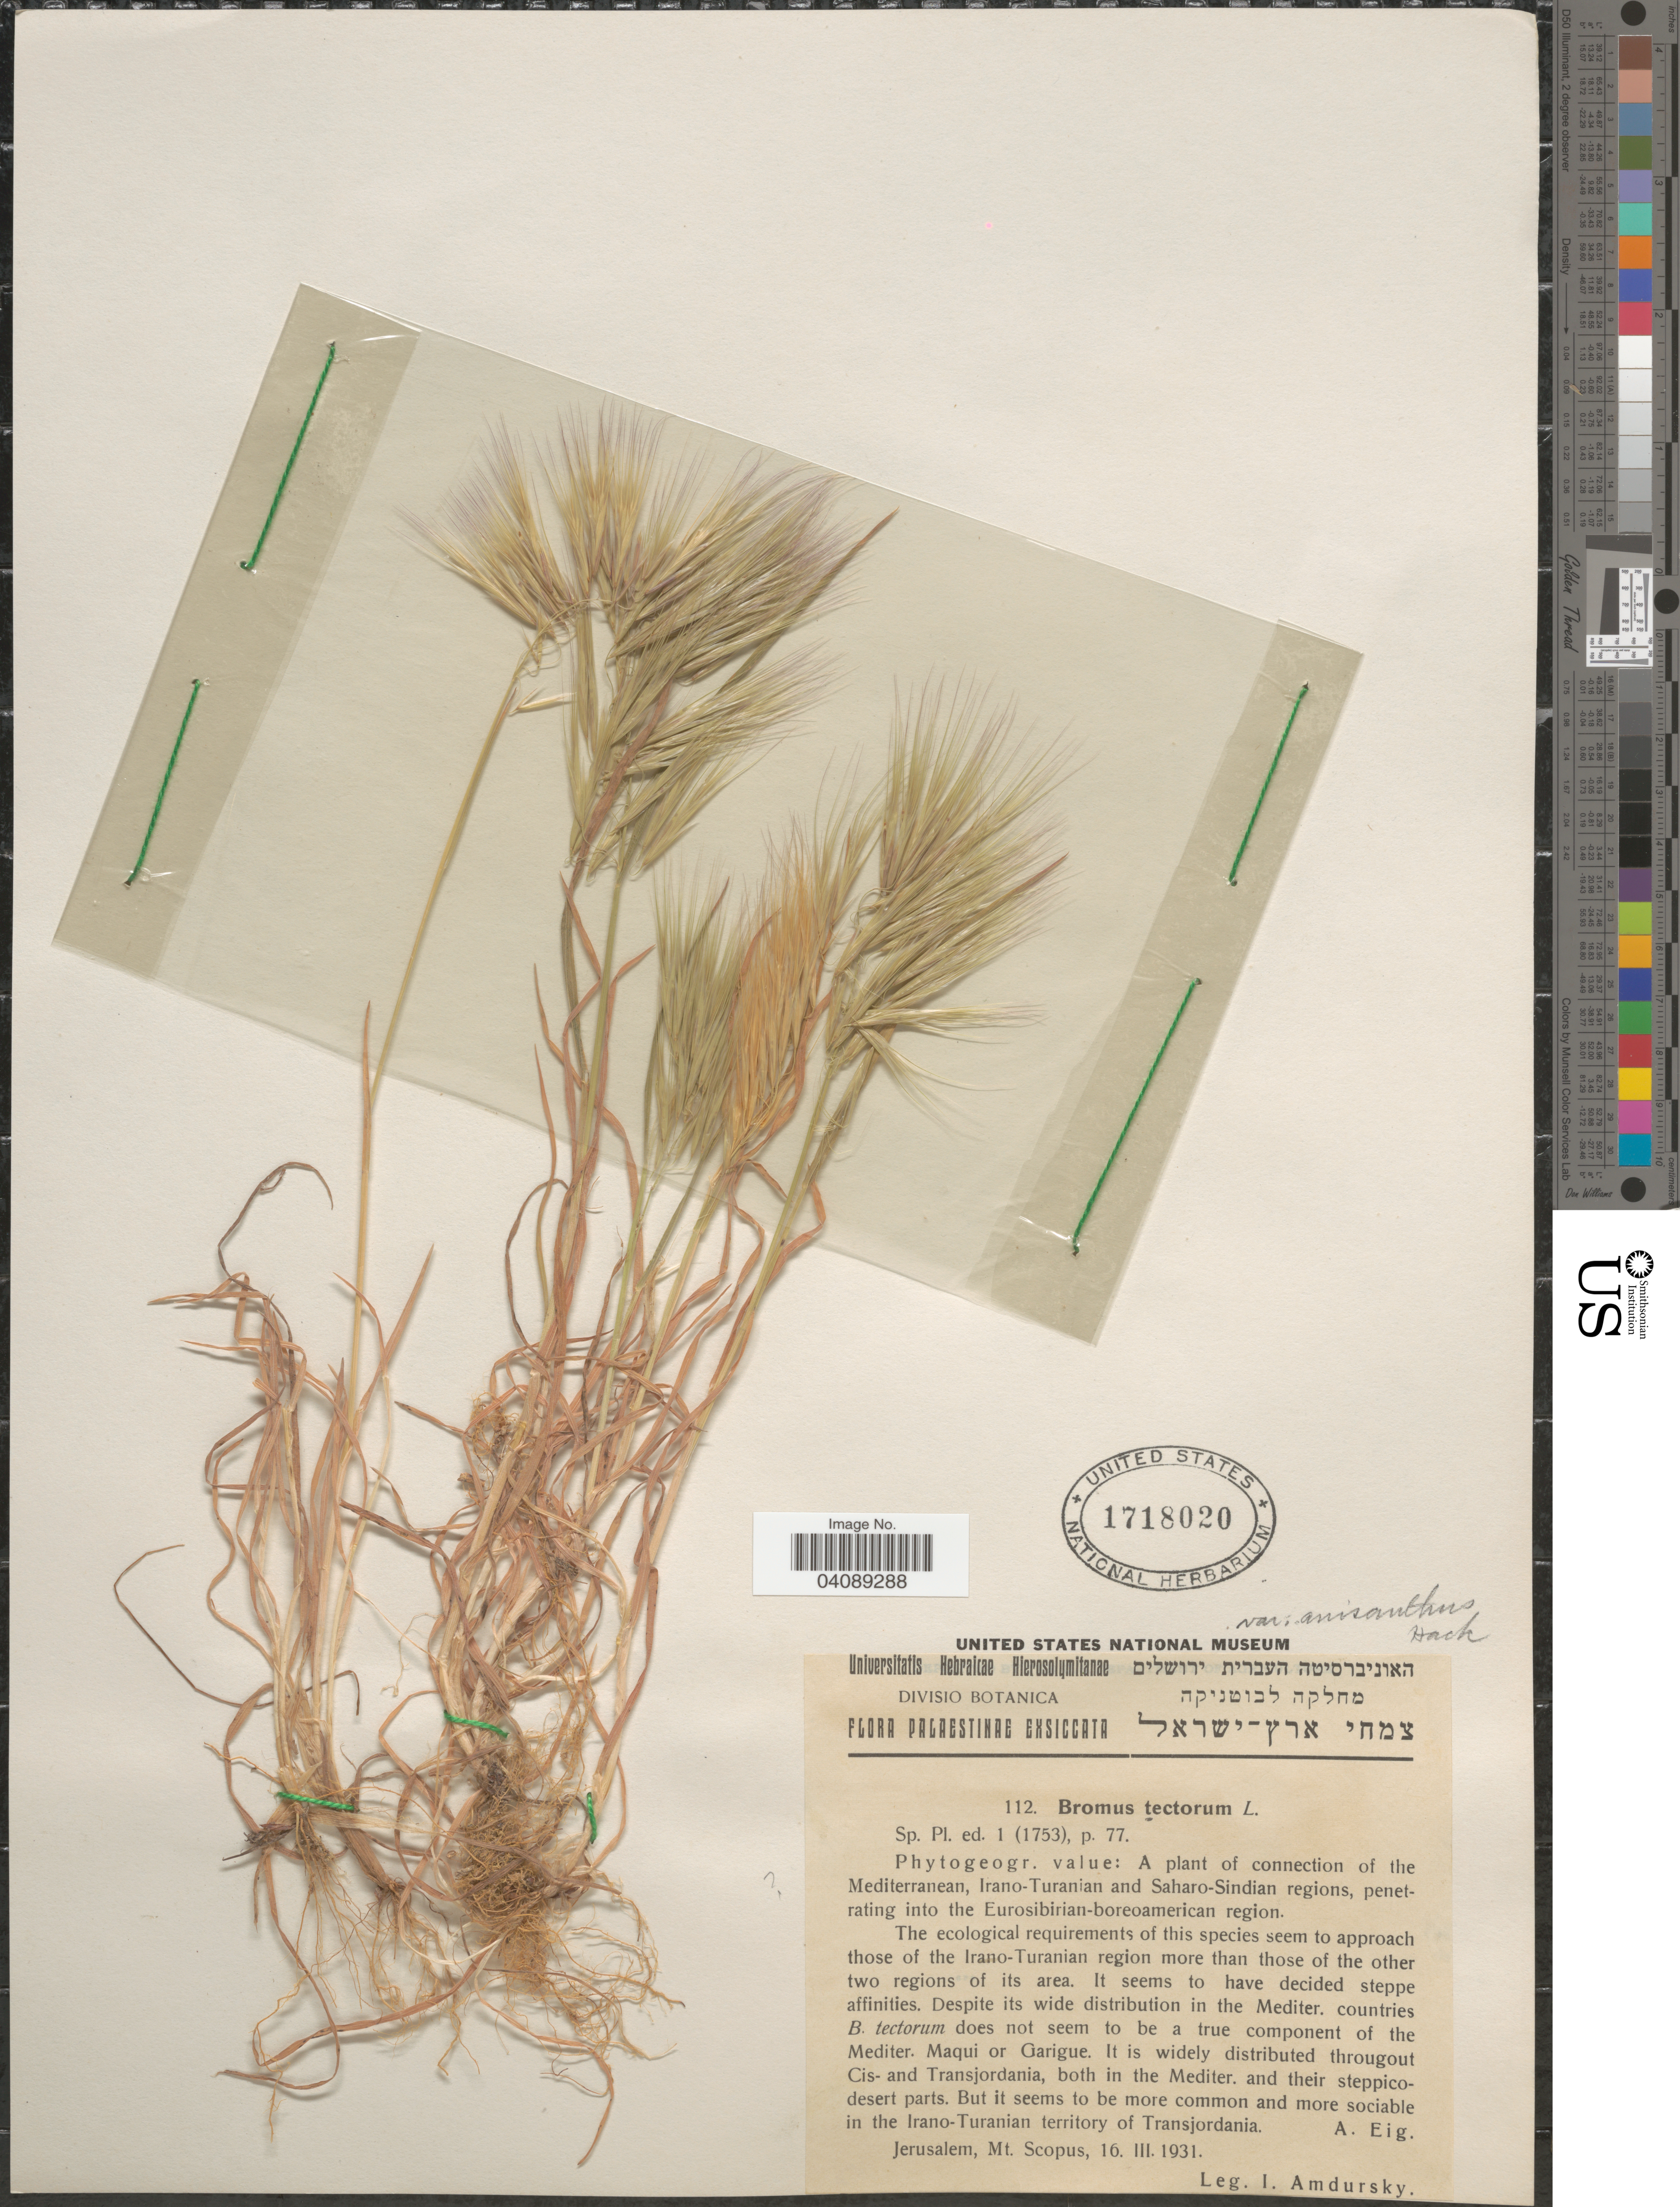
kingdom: Plantae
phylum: Tracheophyta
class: Liliopsida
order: Poales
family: Poaceae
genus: Bromus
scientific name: Bromus tectorum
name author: L.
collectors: I. Amdursky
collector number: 112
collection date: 1931-03-16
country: Israel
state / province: Jerusalem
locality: Mt. Scopus.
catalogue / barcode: US 1718020